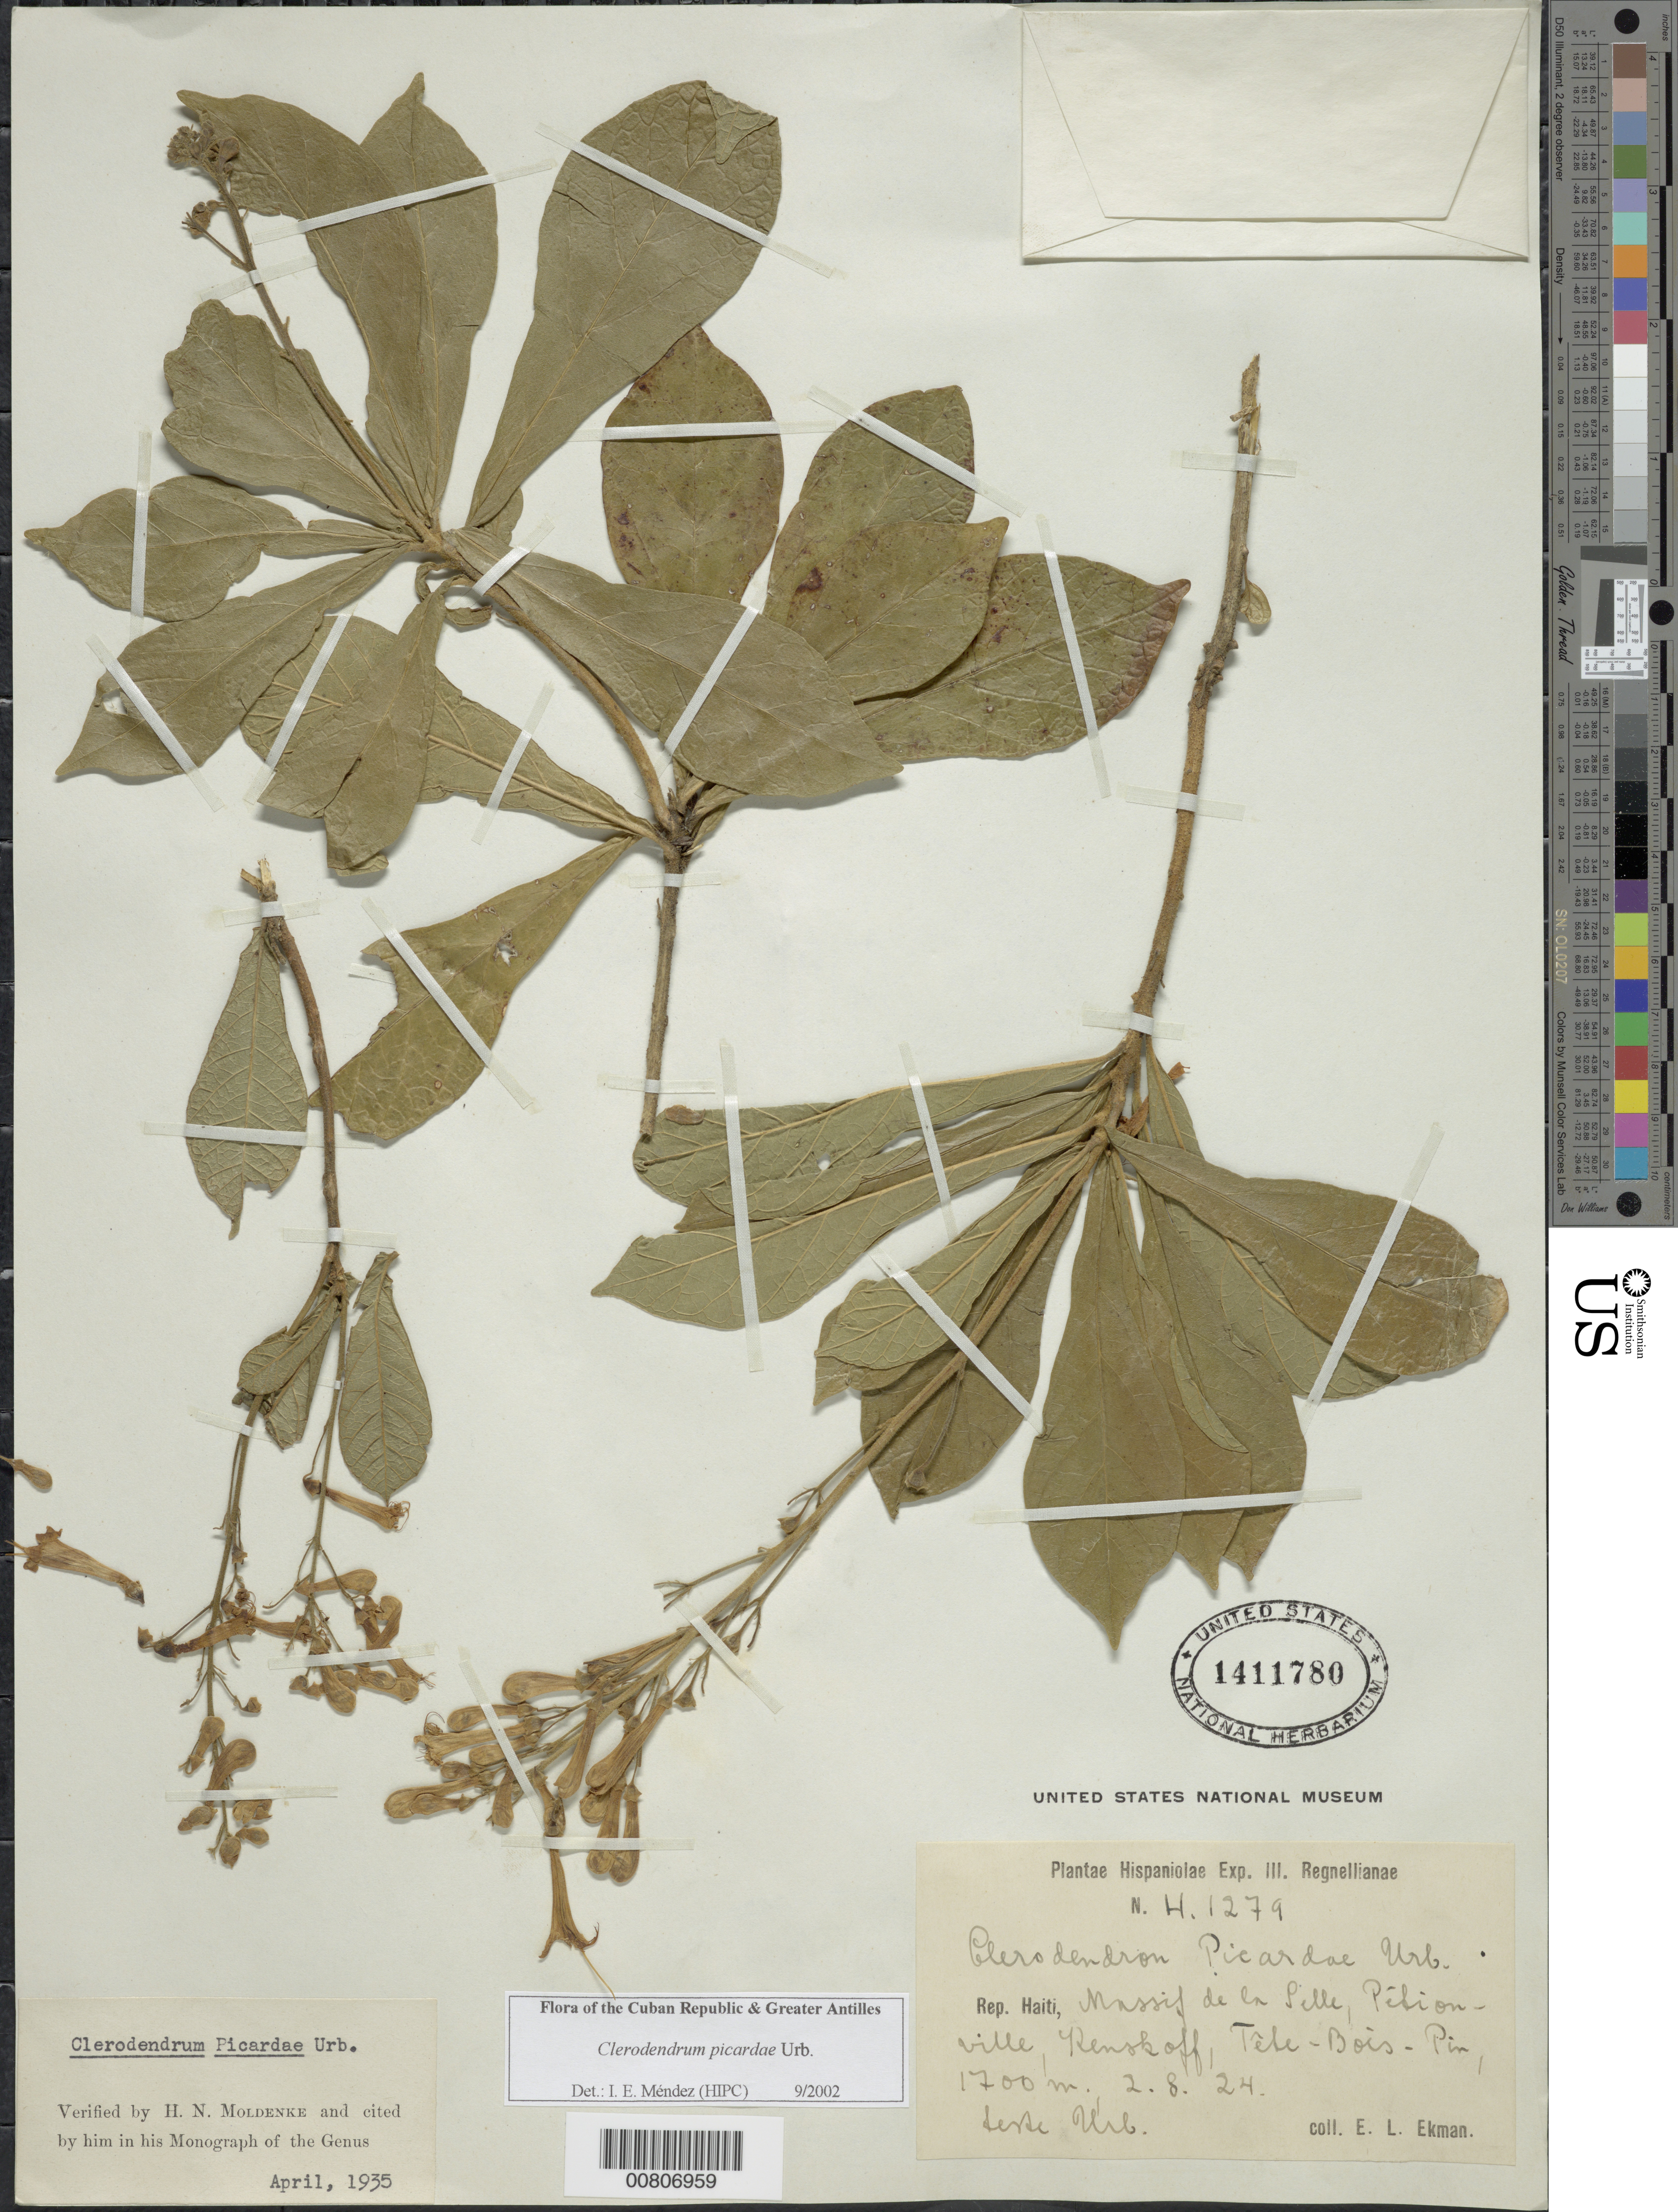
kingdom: Plantae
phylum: Tracheophyta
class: Magnoliopsida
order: Lamiales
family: Lamiaceae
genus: Clerodendrum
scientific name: Clerodendrum picardae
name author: Urb.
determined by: Méndez, Isidro E., (HIPC)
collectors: E. L. Ekman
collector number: H 1279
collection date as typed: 02 Aug 1924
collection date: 1924-08-02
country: Haiti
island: Hispaniola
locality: Massif de la Selle, Pétionville, Renokoff, Tête-Bois-Pin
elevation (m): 1700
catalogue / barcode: US 1411780